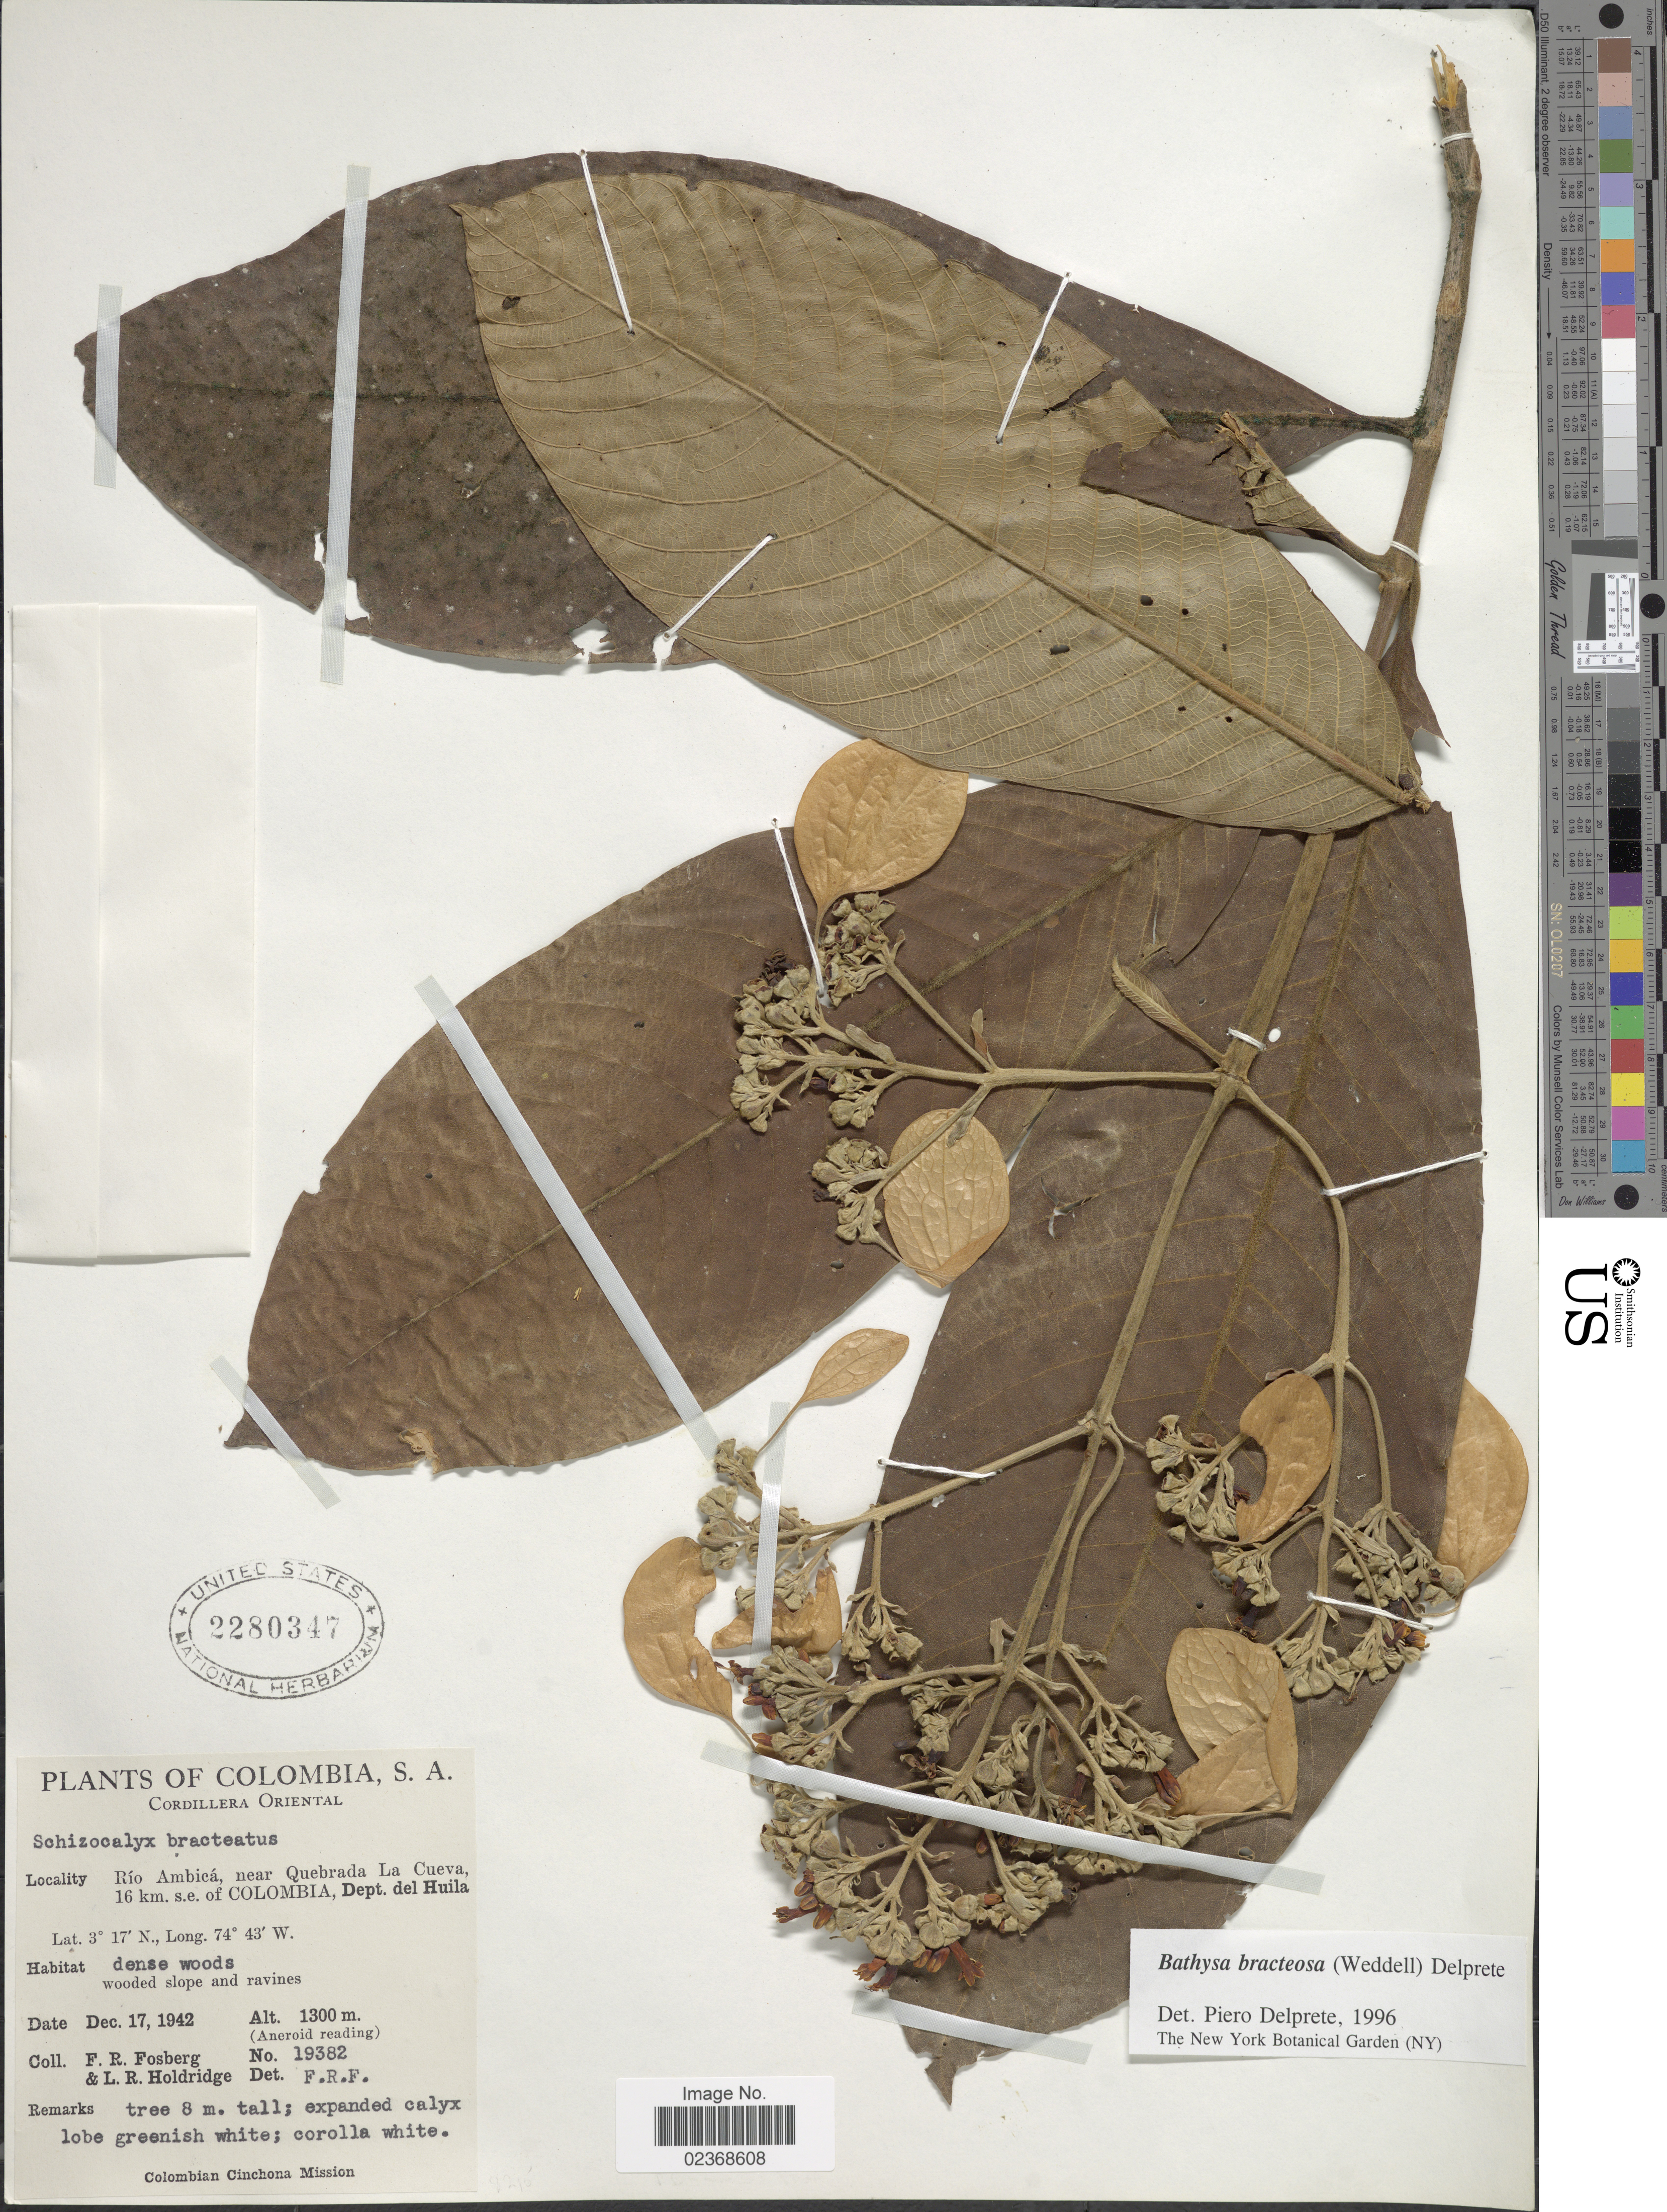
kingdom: Plantae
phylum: Tracheophyta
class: Magnoliopsida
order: Gentianales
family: Rubiaceae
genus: Schizocalyx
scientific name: Schizocalyx bracteosus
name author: Wedd.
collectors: F. R. Fosberg & L. Holdrige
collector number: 19382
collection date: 1942-12-17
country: Colombia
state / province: Huila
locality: Cordillera Oriental, Rio Ambica, near Quebrada La Cueva, 16 km s.e. of Colombia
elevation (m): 1300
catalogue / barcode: US 2280347